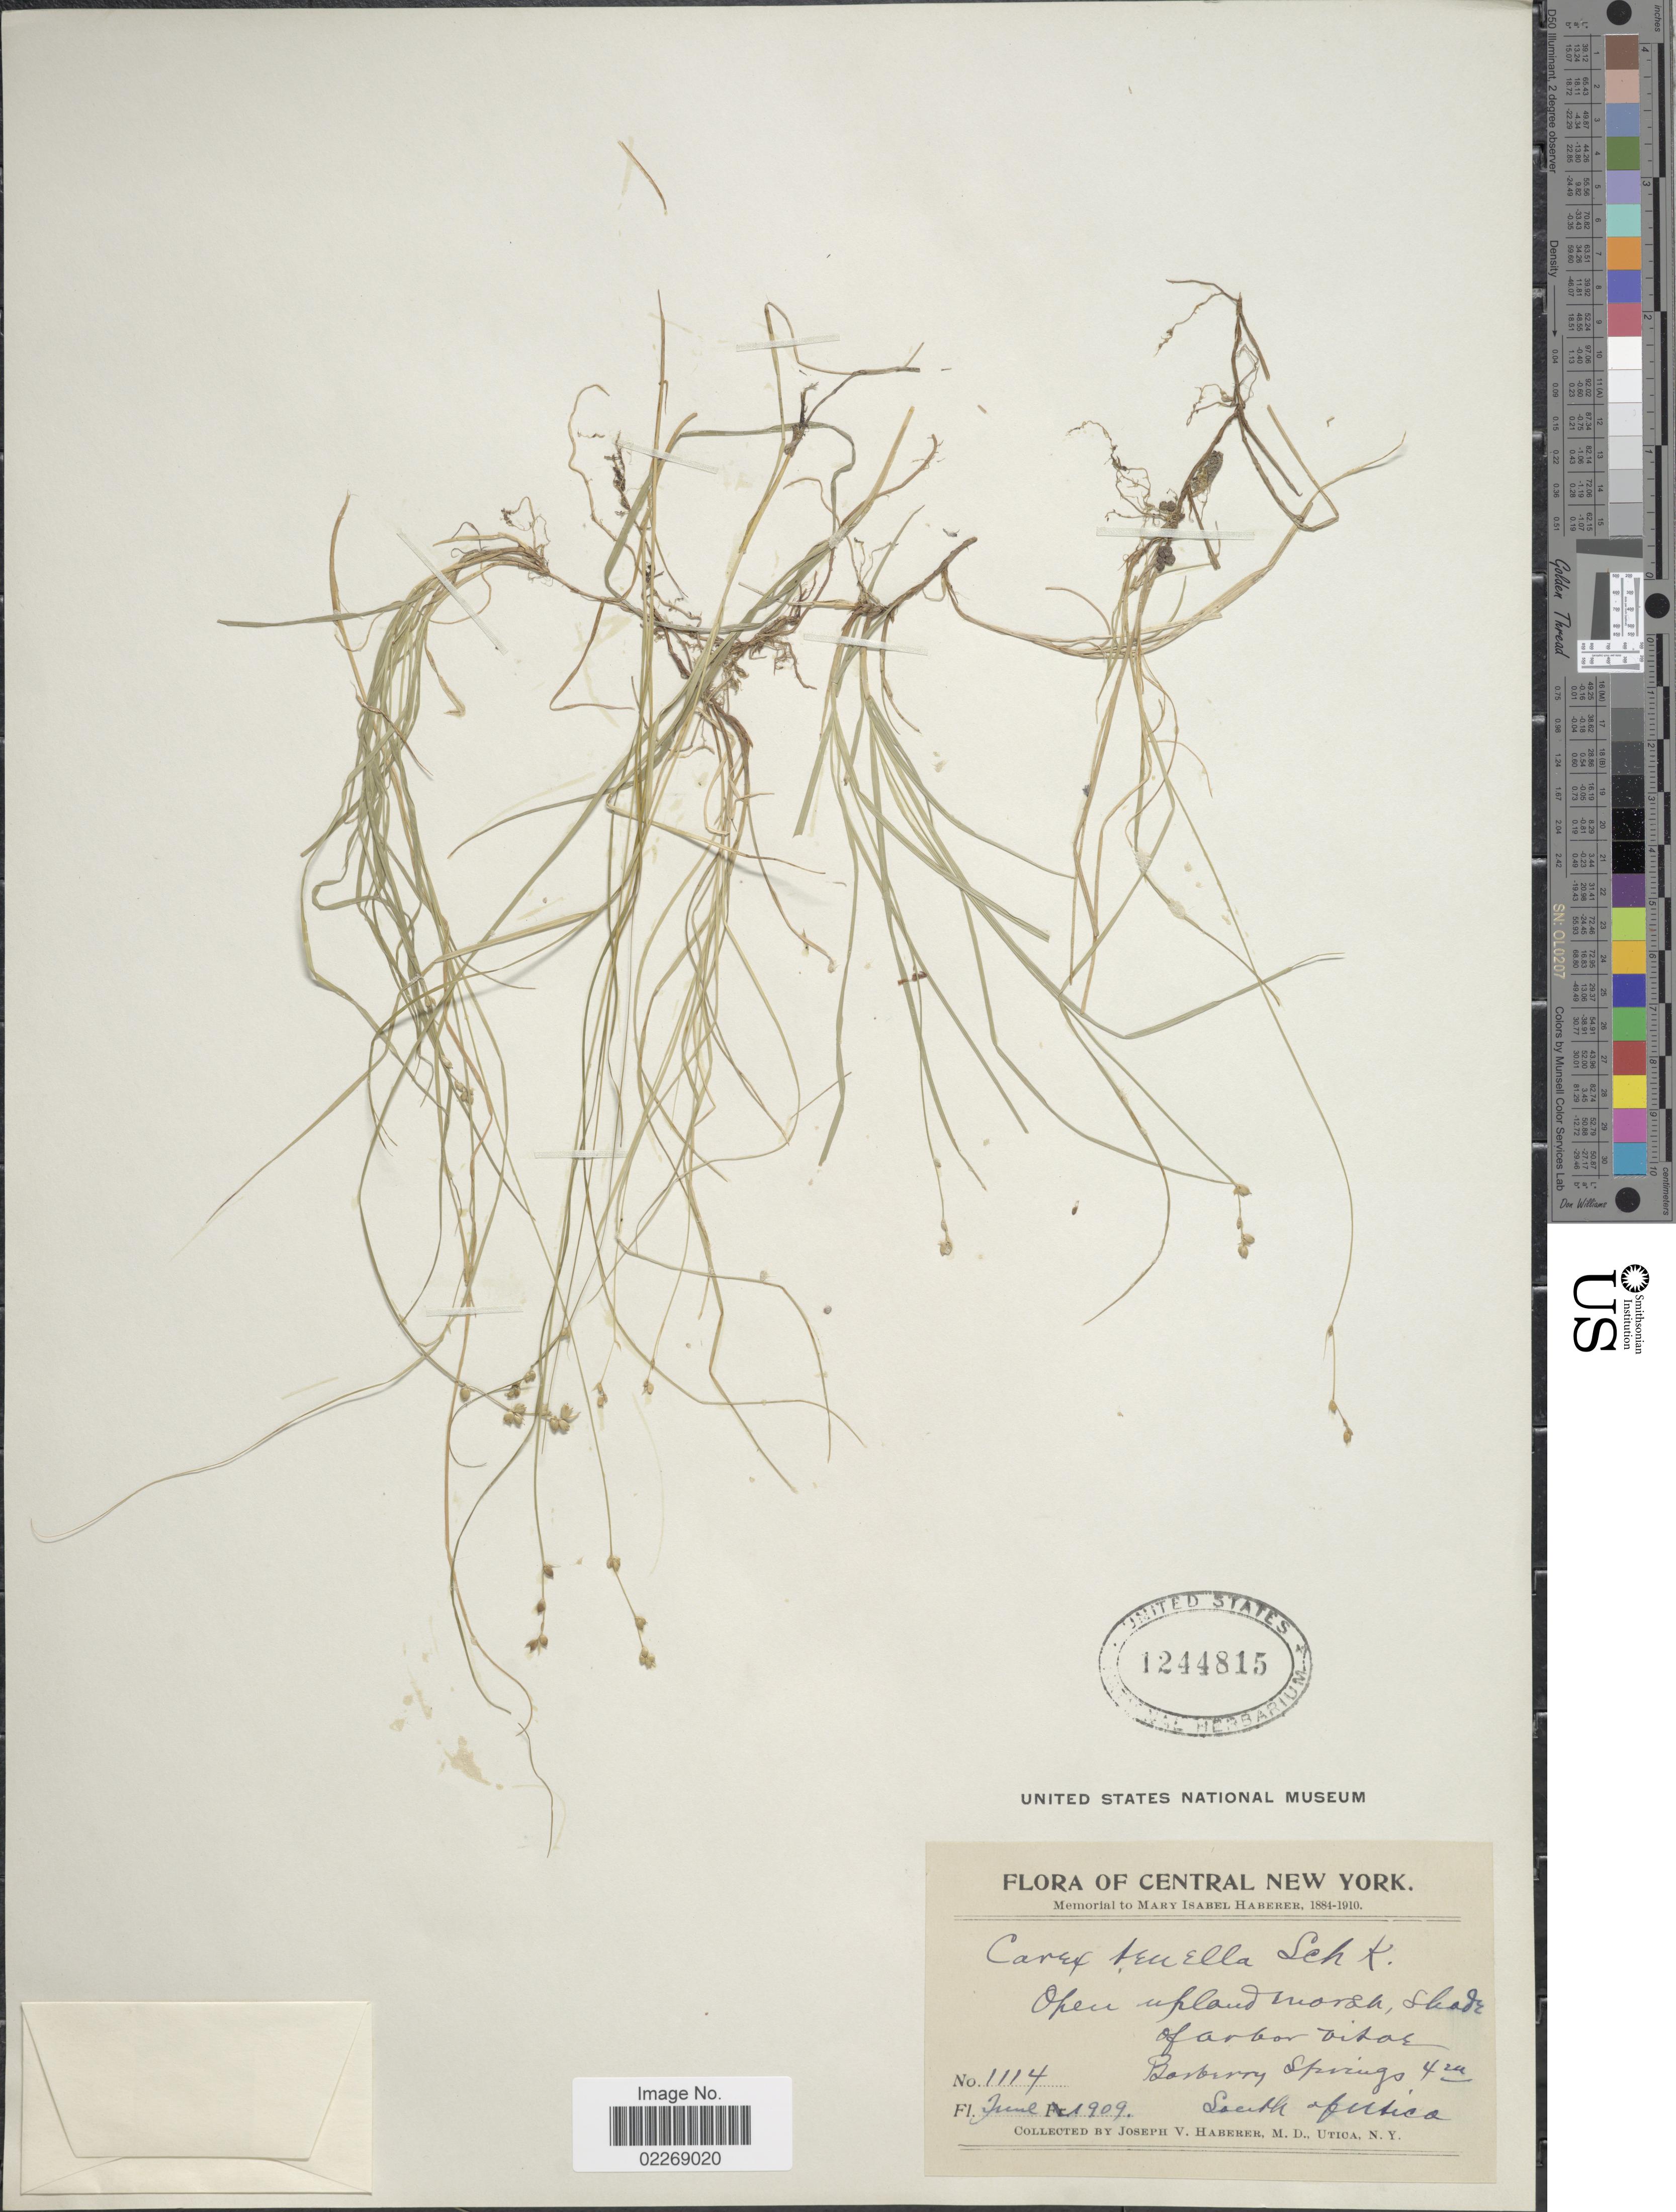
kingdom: Plantae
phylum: Tracheophyta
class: Liliopsida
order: Poales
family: Cyperaceae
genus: Carex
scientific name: Carex disperma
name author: Dewey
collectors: J. V. Haberer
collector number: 1114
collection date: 1909-06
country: United States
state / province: New York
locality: Central New York, Open upland marsh, shade of arbor vitae, Borberry Springs 4 m South of Utica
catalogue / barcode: US 1244815